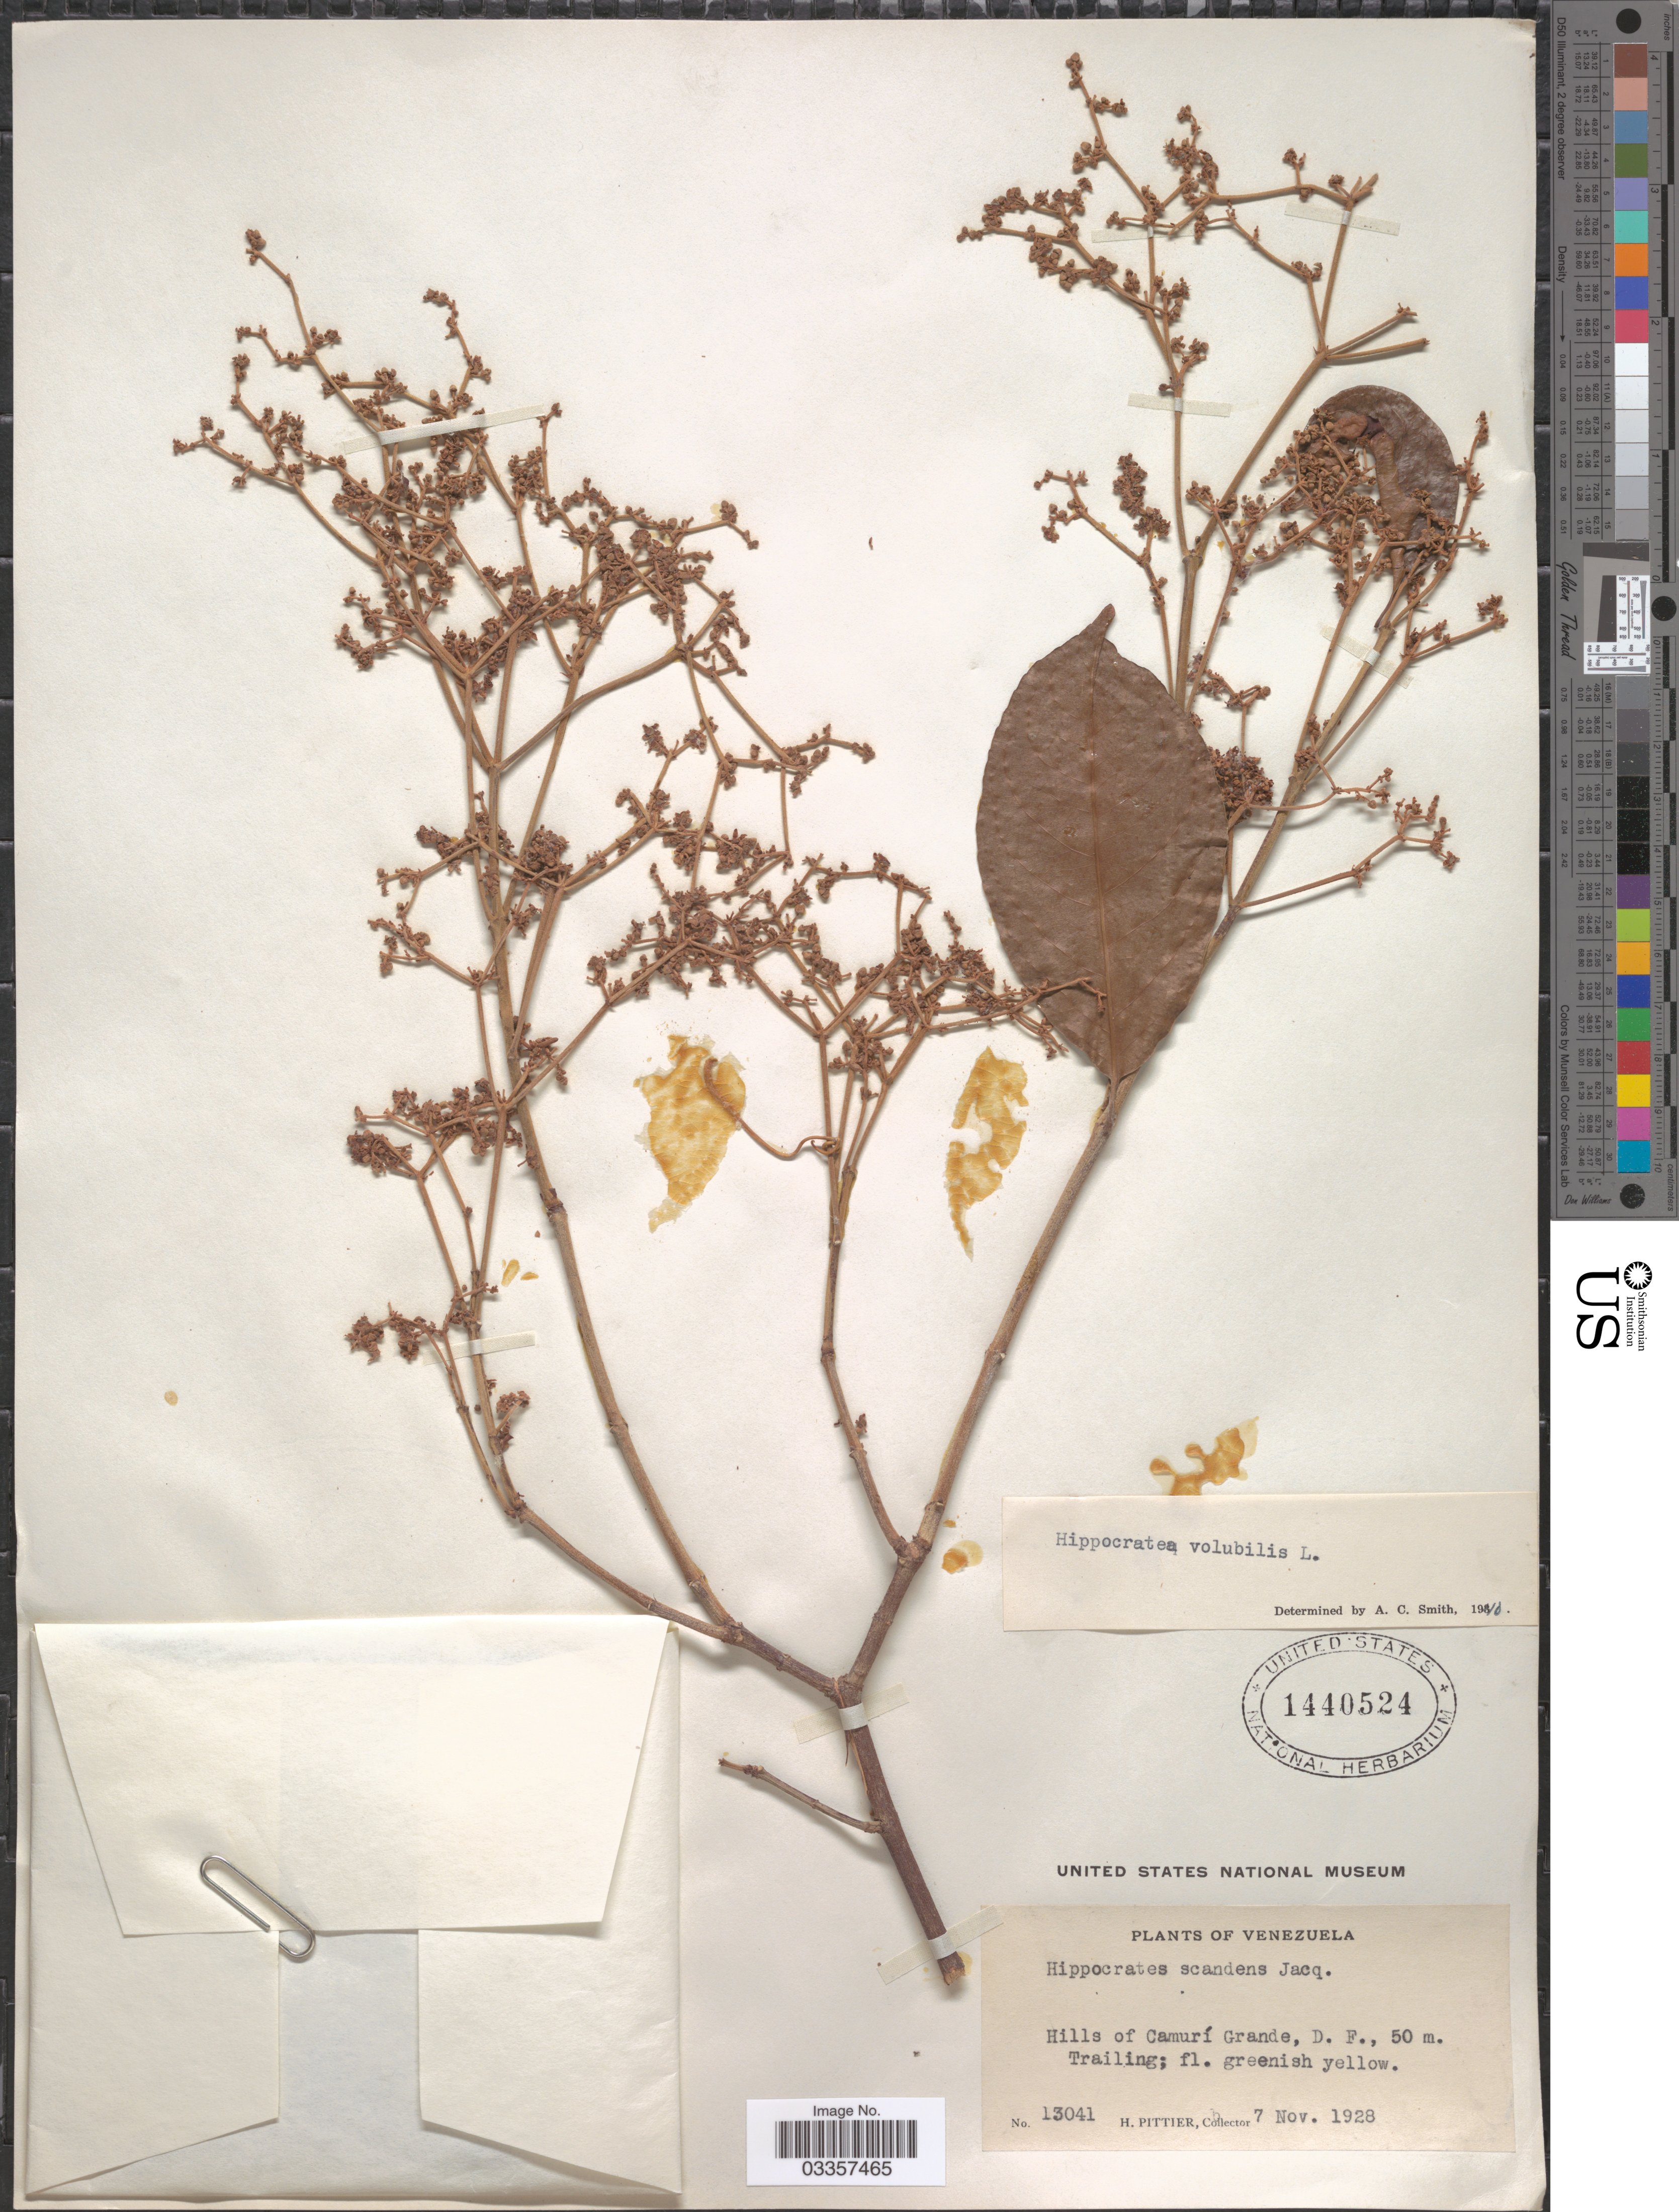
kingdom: Plantae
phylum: Tracheophyta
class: Magnoliopsida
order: Celastrales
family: Celastraceae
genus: Hippocratea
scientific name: Hippocratea volubilis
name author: L.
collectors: H. F. Pittier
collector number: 13041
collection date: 1928-11-07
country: Venezuela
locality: Hills of Camurí Grande, D.F.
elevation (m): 50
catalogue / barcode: US 1440524